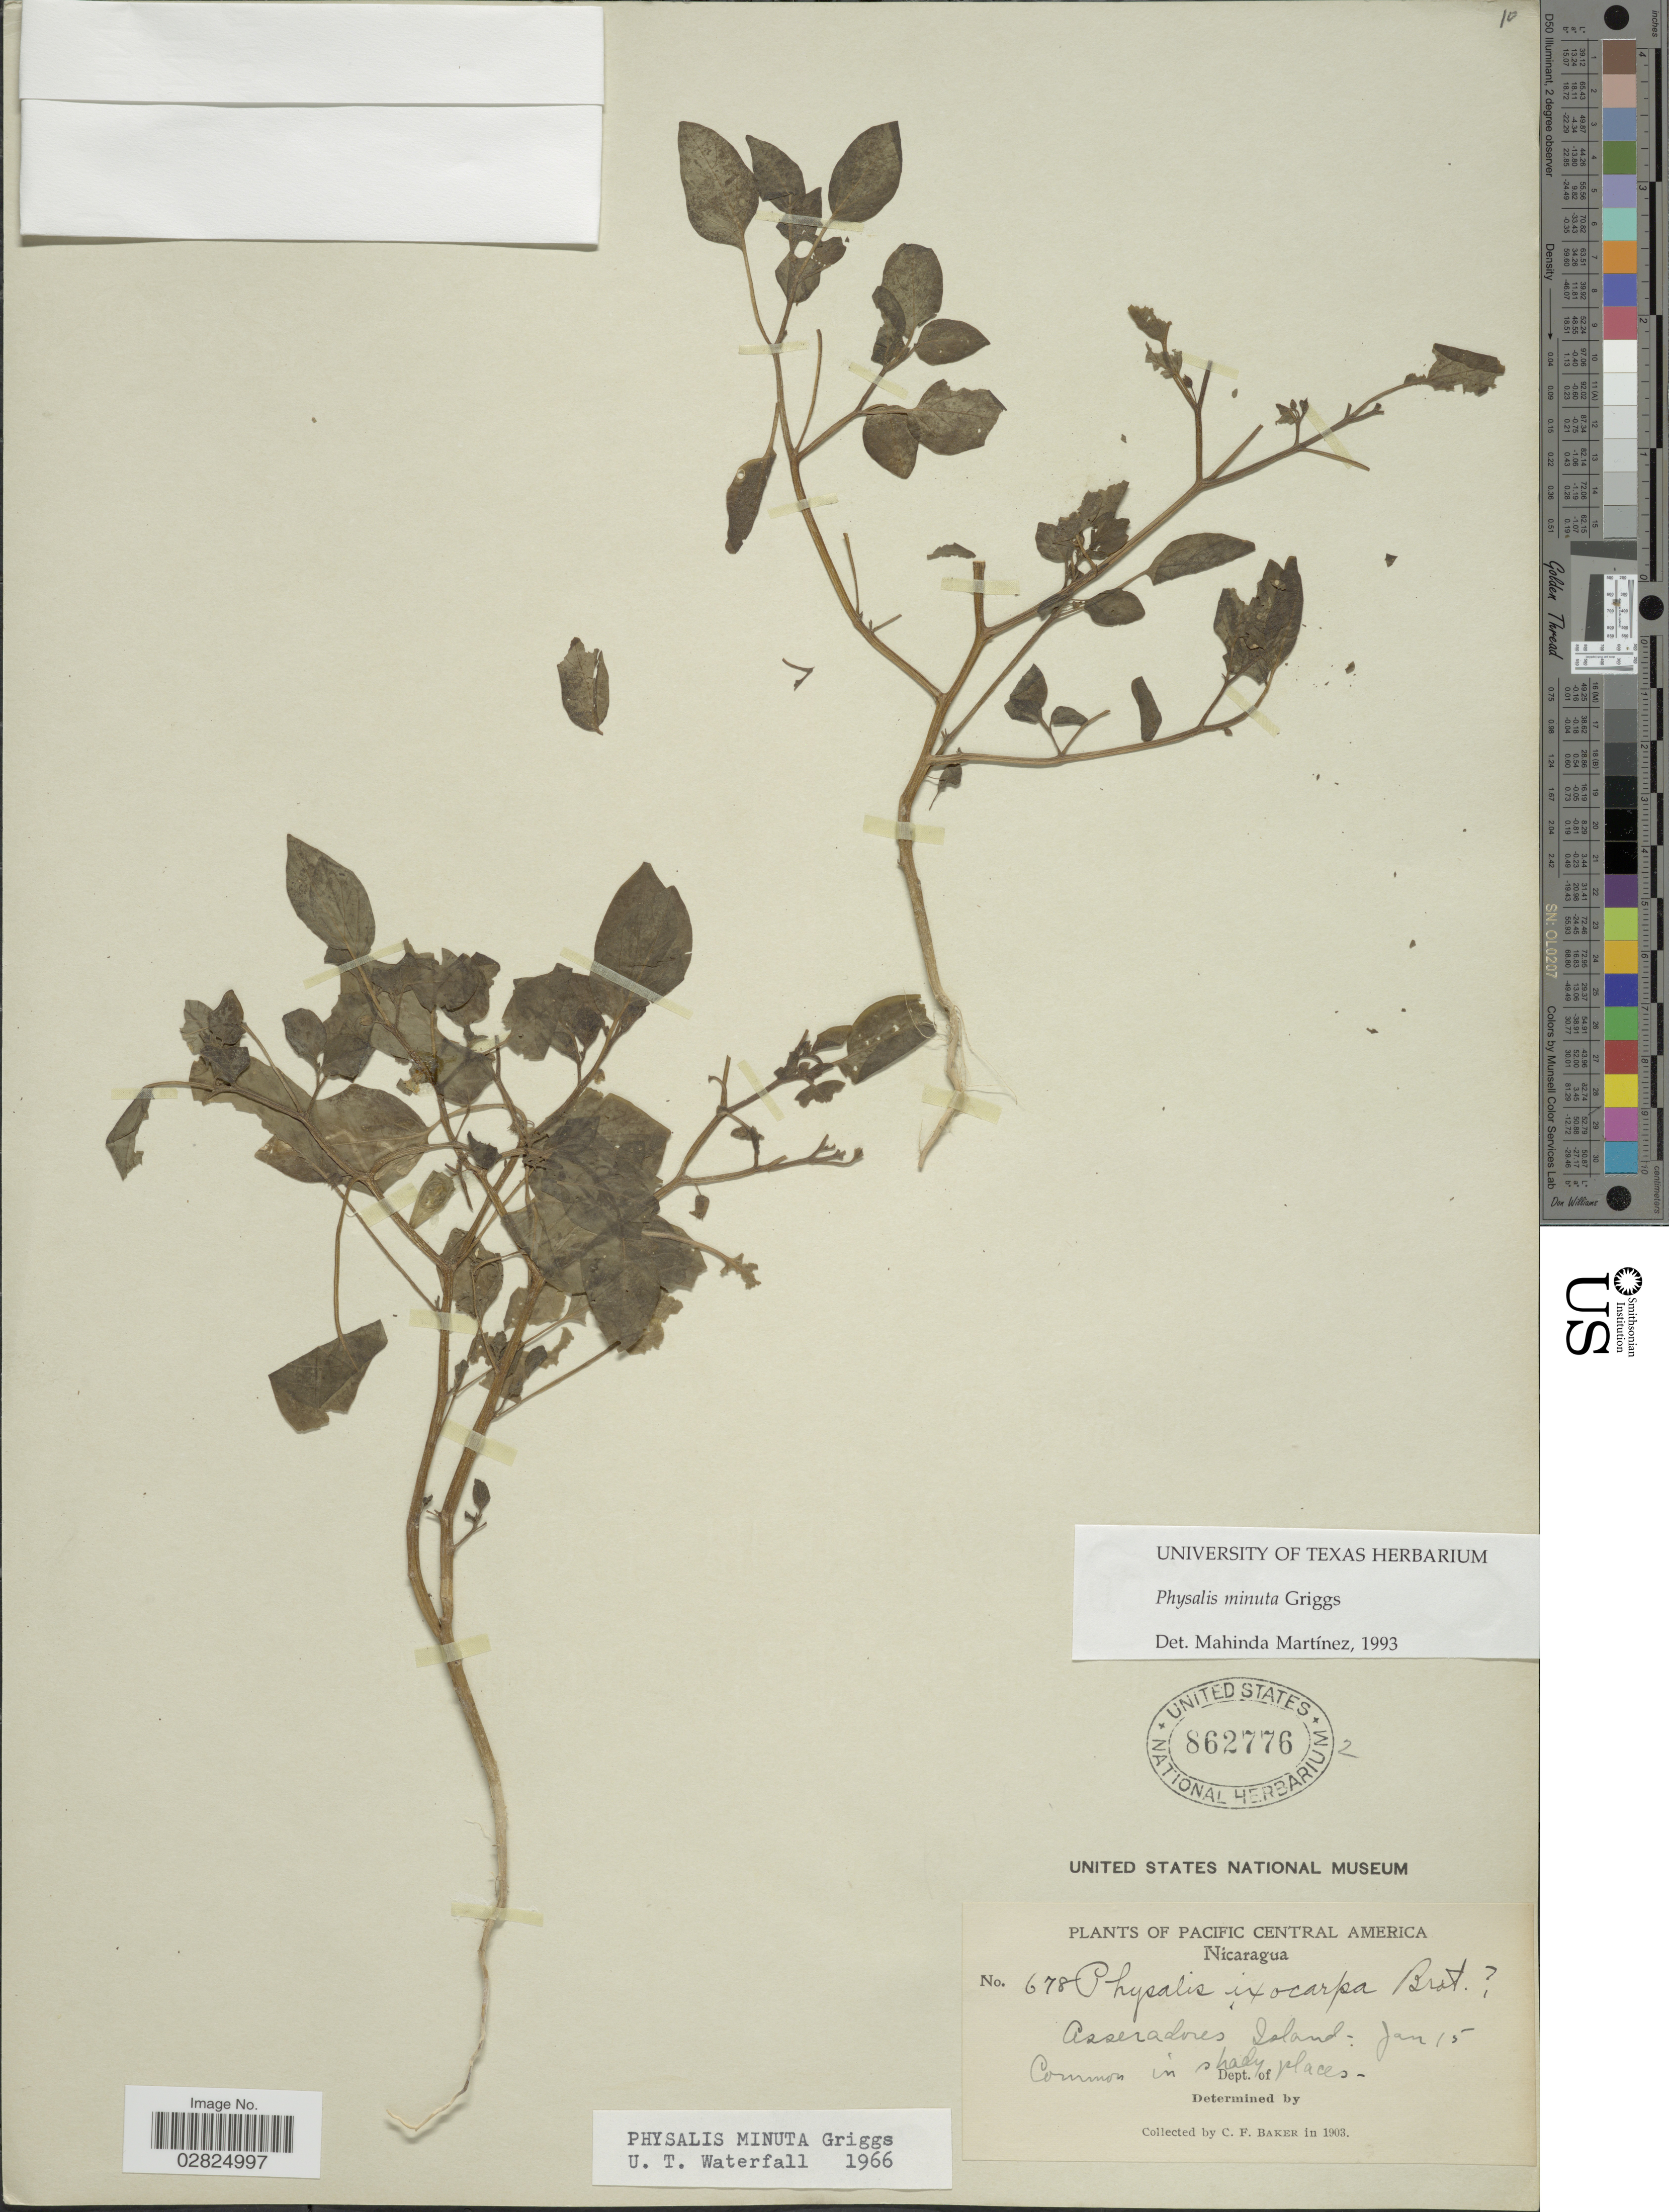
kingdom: Plantae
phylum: Tracheophyta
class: Magnoliopsida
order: Solanales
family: Solanaceae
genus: Physalis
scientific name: Physalis minuta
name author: R.F. Griggs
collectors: C. F. Baker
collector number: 678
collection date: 1903-01-15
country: Nicaragua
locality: Pacific Central America. Asseradores Island.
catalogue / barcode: US 862776